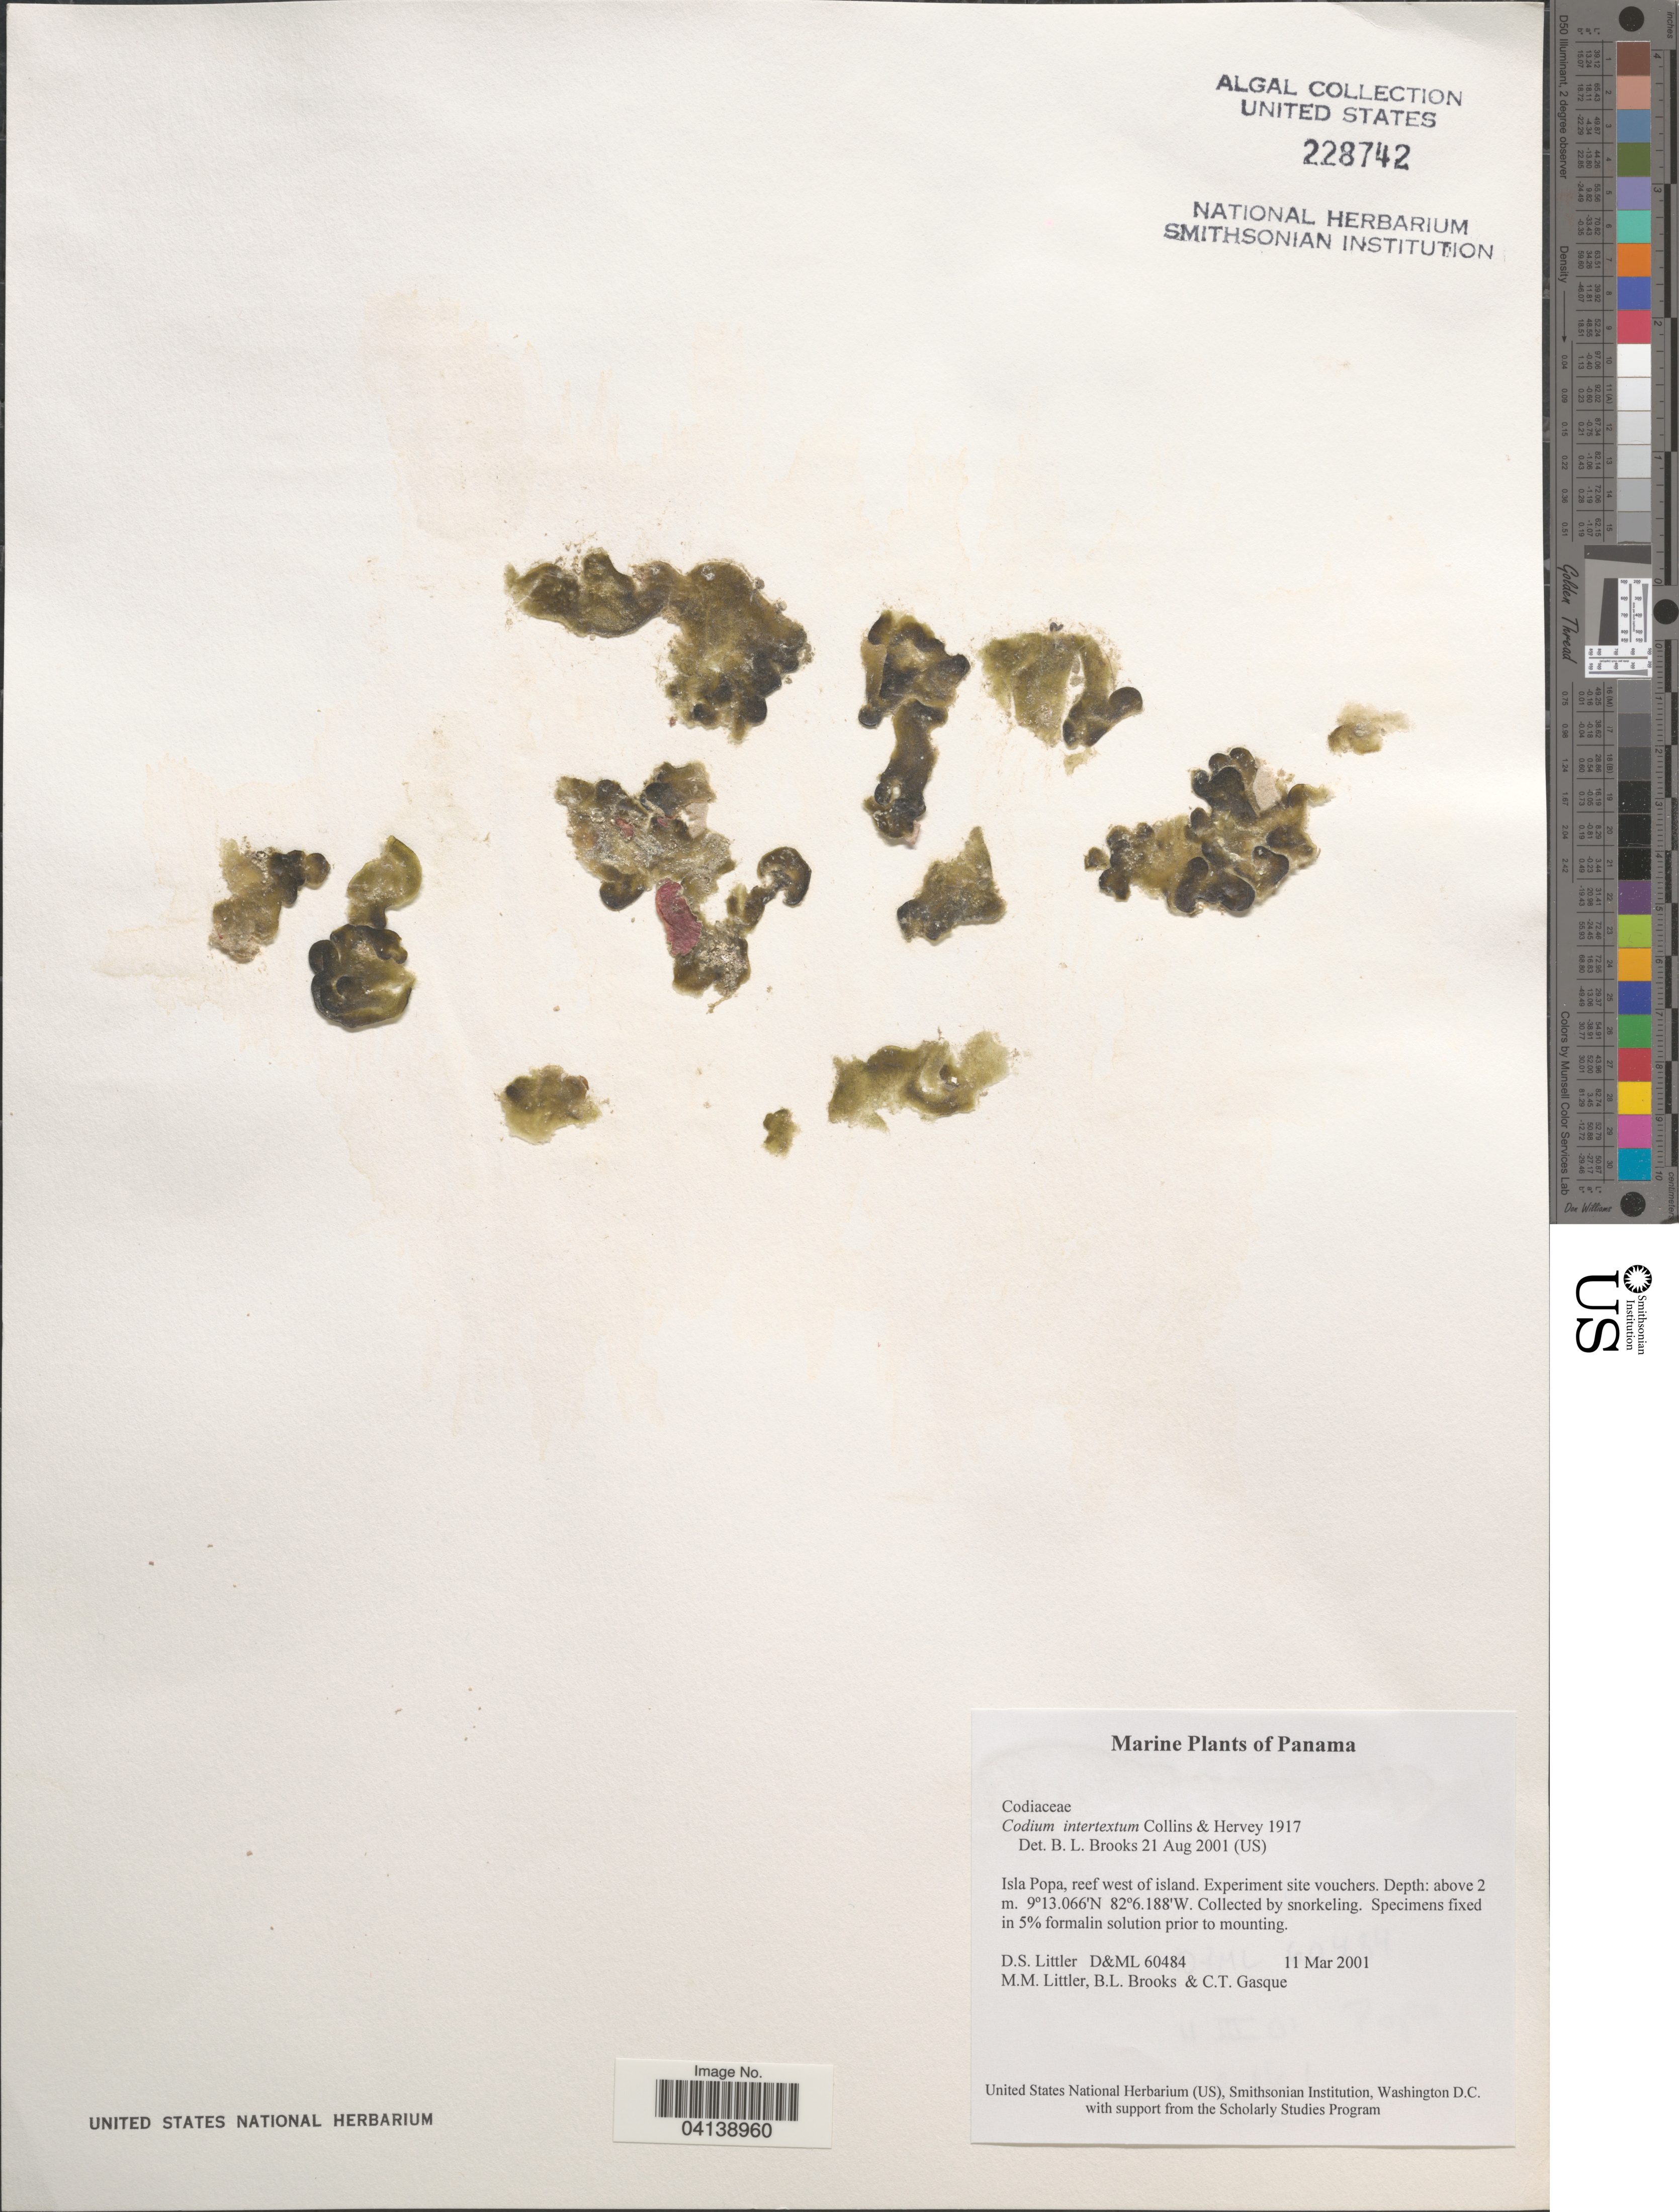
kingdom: Plantae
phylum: Chlorophyta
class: Ulvophyceae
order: Bryopsidales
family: Codiaceae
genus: Codium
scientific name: Codium intertextum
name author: Collins & Herv.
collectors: D. S. Littler, B. Brooks & C. Gasque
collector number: D&ML 60482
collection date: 2001-03-11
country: Panama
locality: Isla Popa, reef west of island.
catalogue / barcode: US 228742